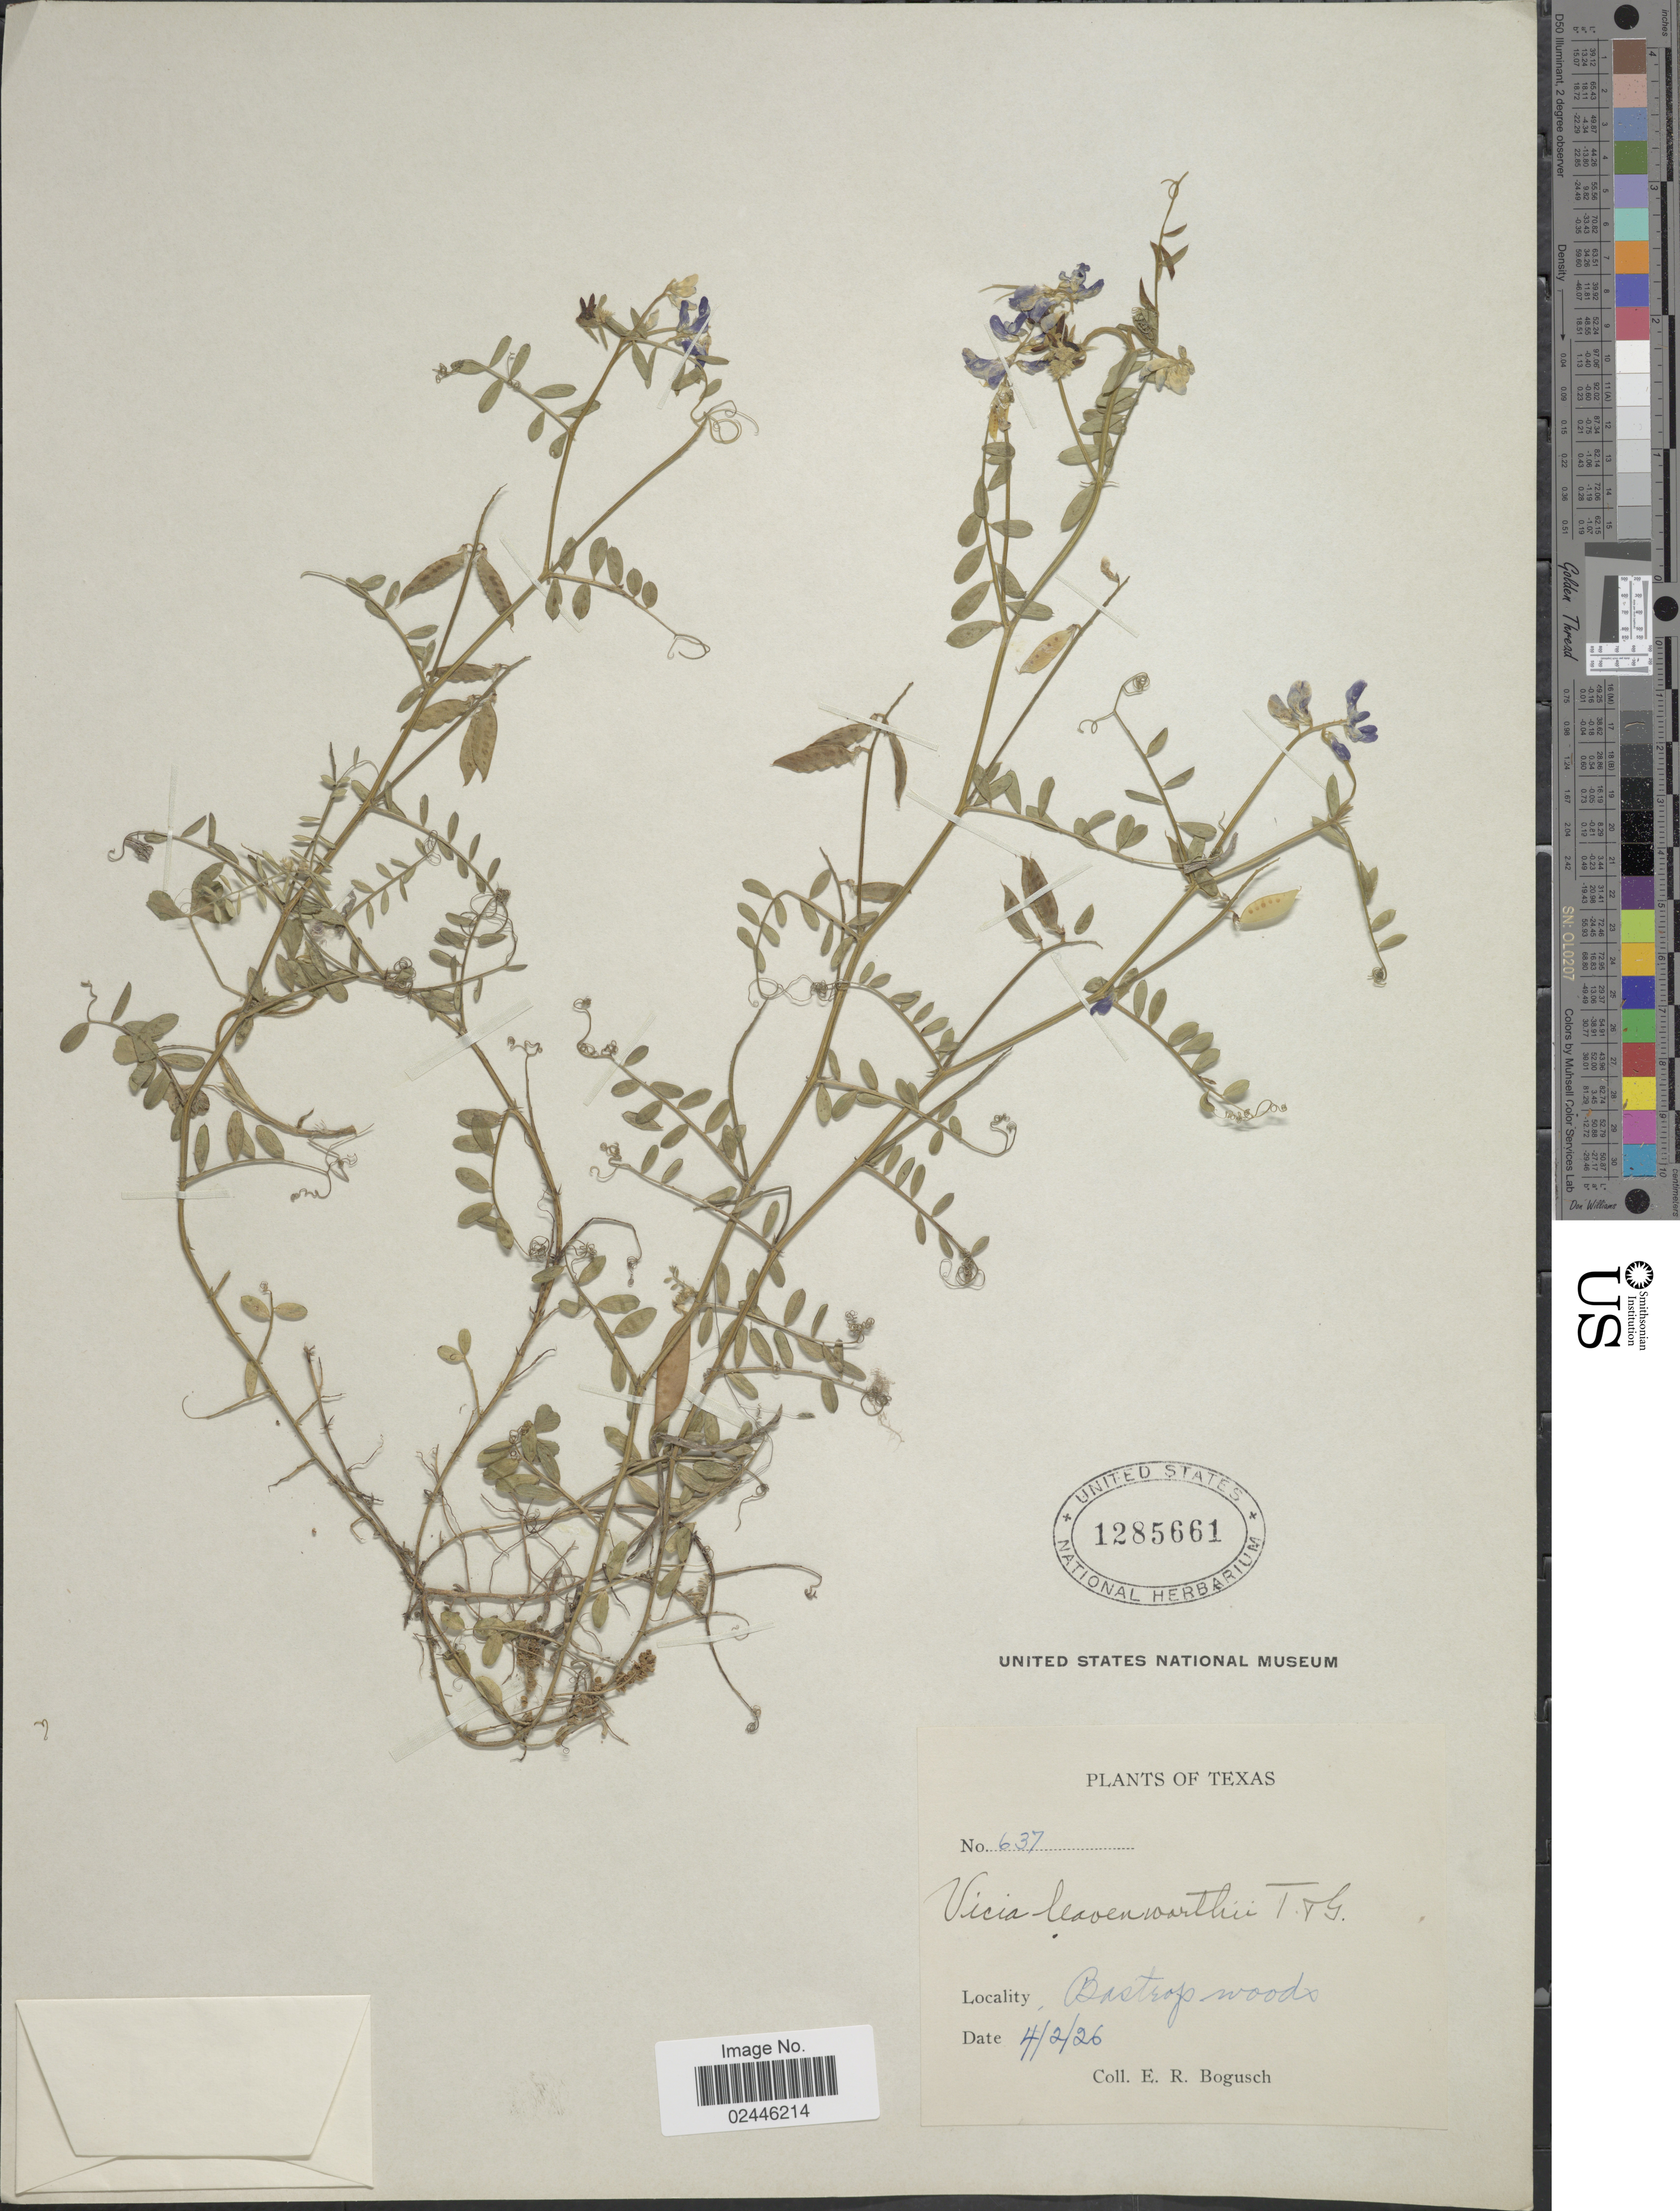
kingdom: Plantae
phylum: Tracheophyta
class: Magnoliopsida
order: Fabales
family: Fabaceae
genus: Vicia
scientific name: Vicia ludoviciana var. leavenworthii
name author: (Torr. & A. Gray) Broich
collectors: E. Bogusch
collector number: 637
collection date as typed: Transcribed d/m/y: 2/4/26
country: United States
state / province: Texas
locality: Bastrop woods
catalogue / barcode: US 1285661